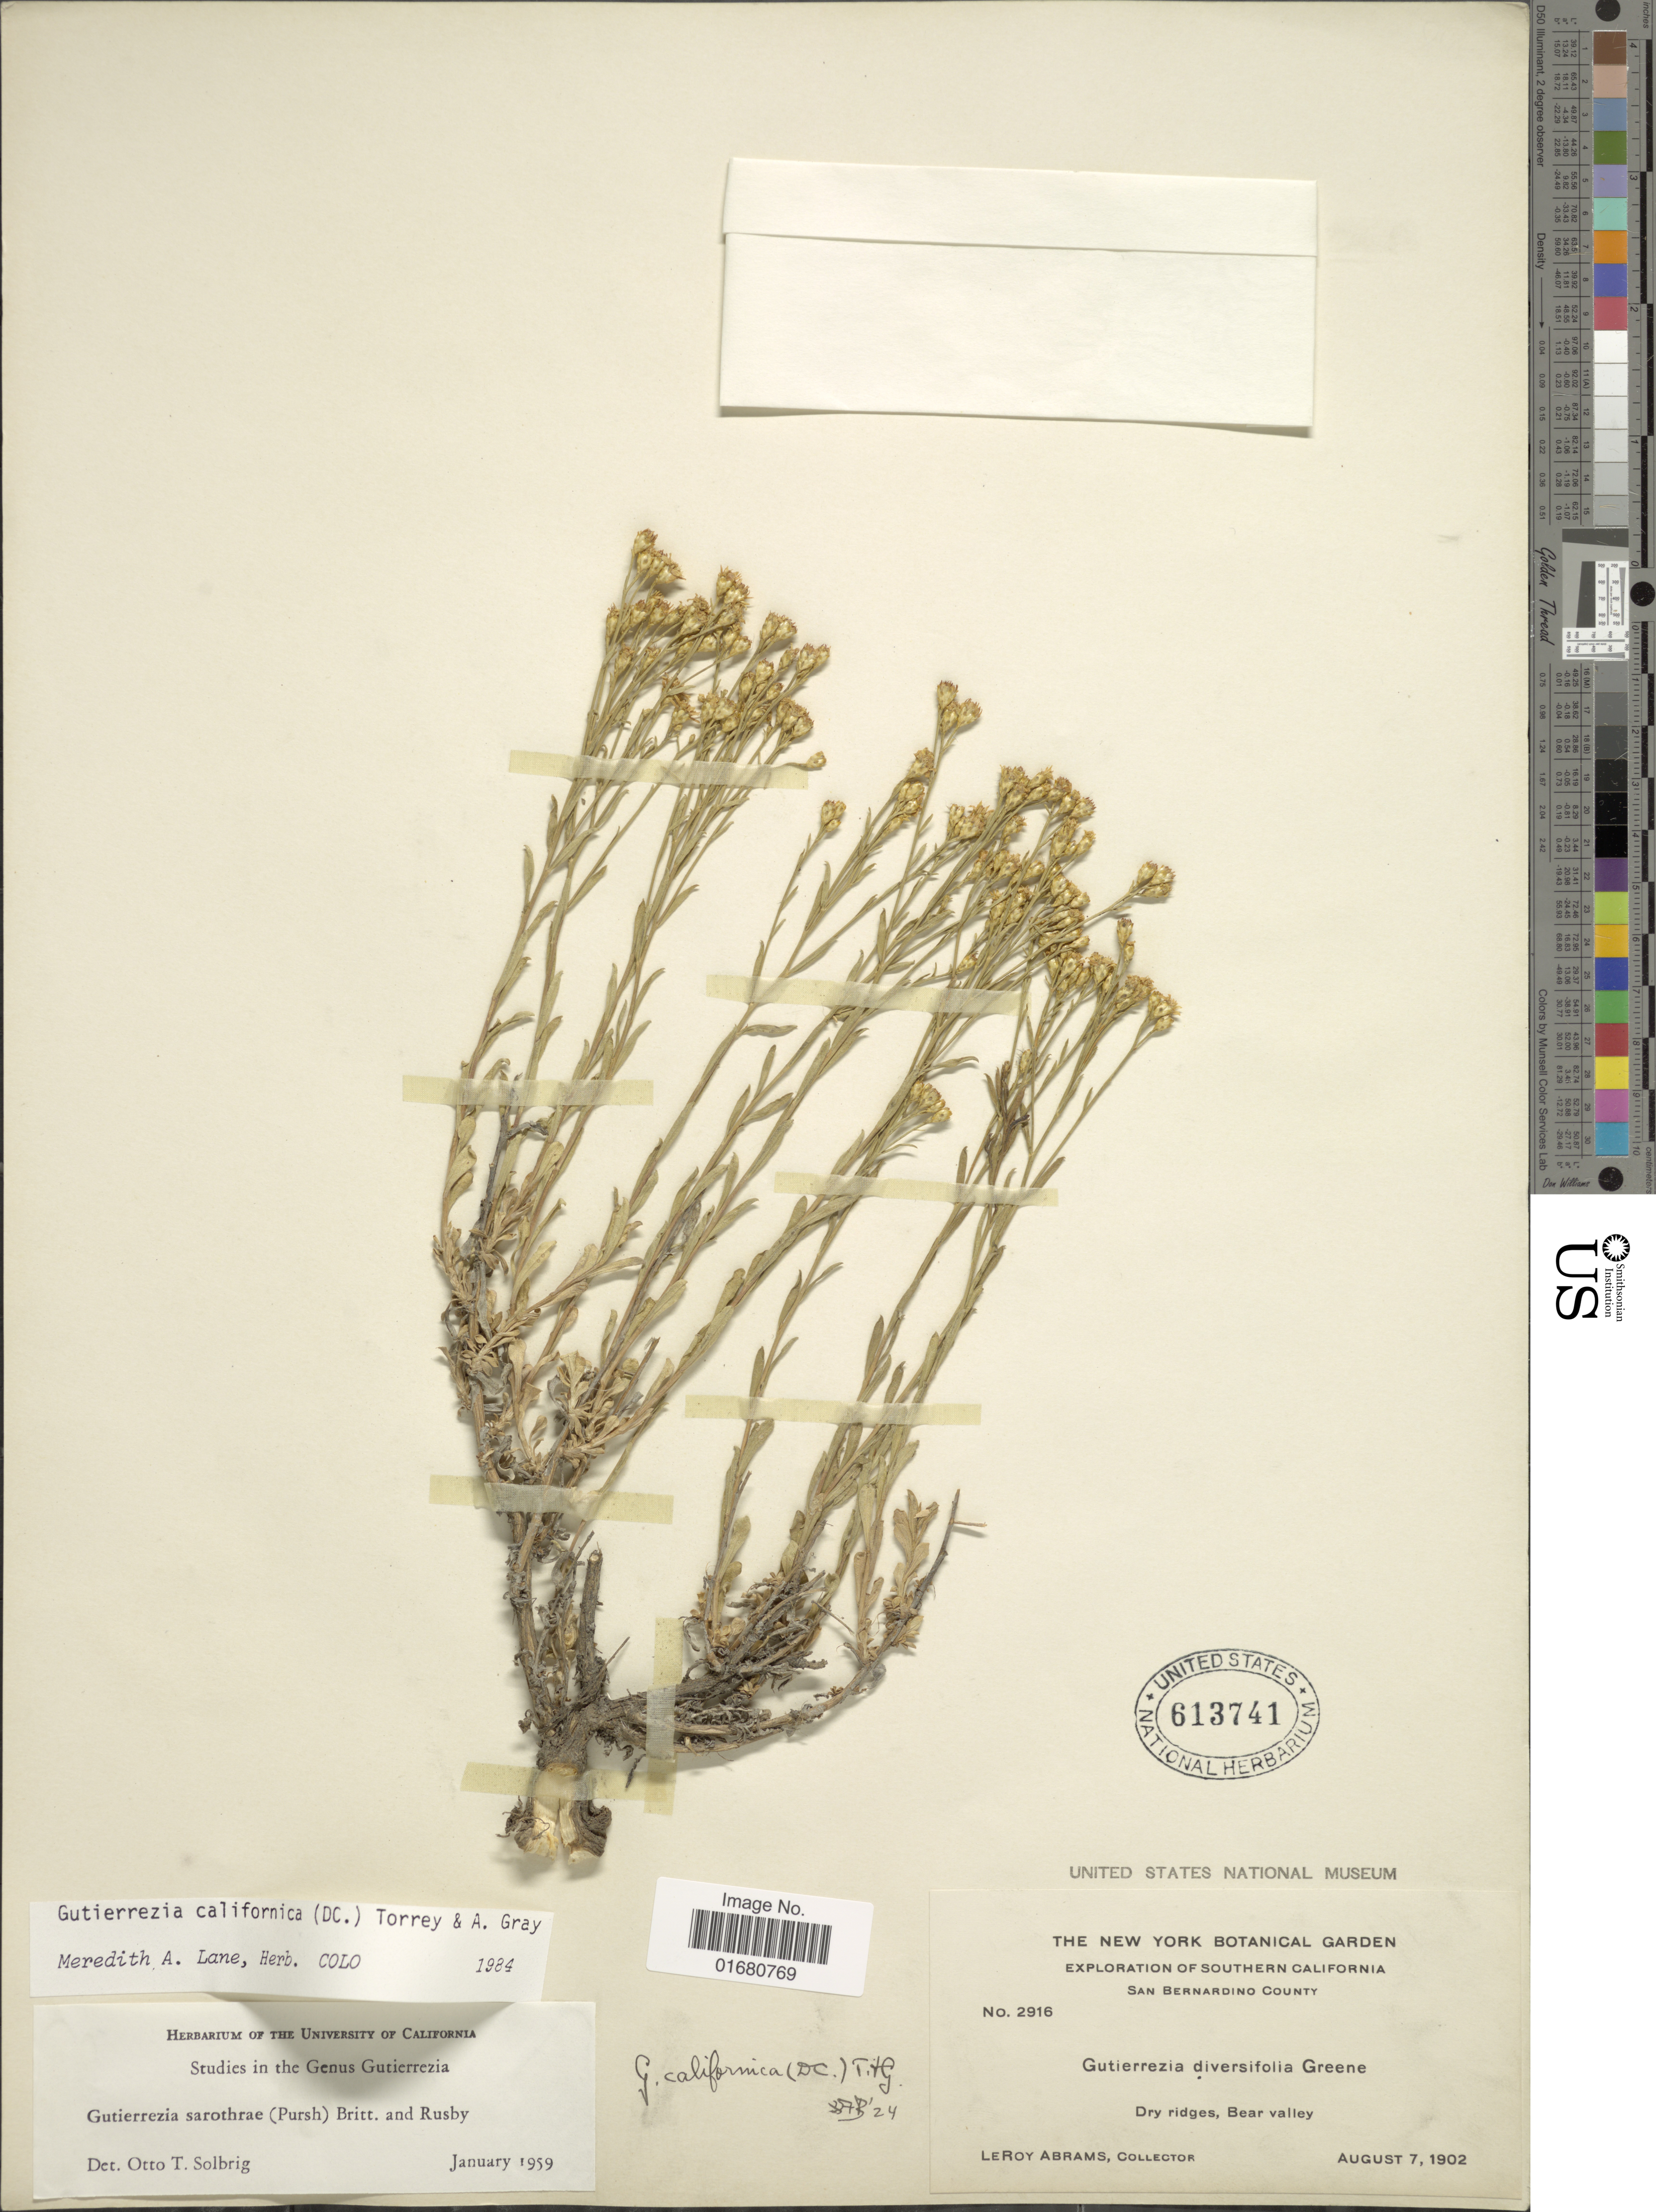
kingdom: Plantae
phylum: Tracheophyta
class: Magnoliopsida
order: Asterales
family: Asteraceae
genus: Gutierrezia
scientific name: Gutierrezia californica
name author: Torr. & A. Gray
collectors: L. Abrams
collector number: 2916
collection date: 1902-08-07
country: United States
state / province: California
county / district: San Bernardino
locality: Southern California, San Bernardino County, Dry ridges, Bear Valley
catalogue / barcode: US 613741